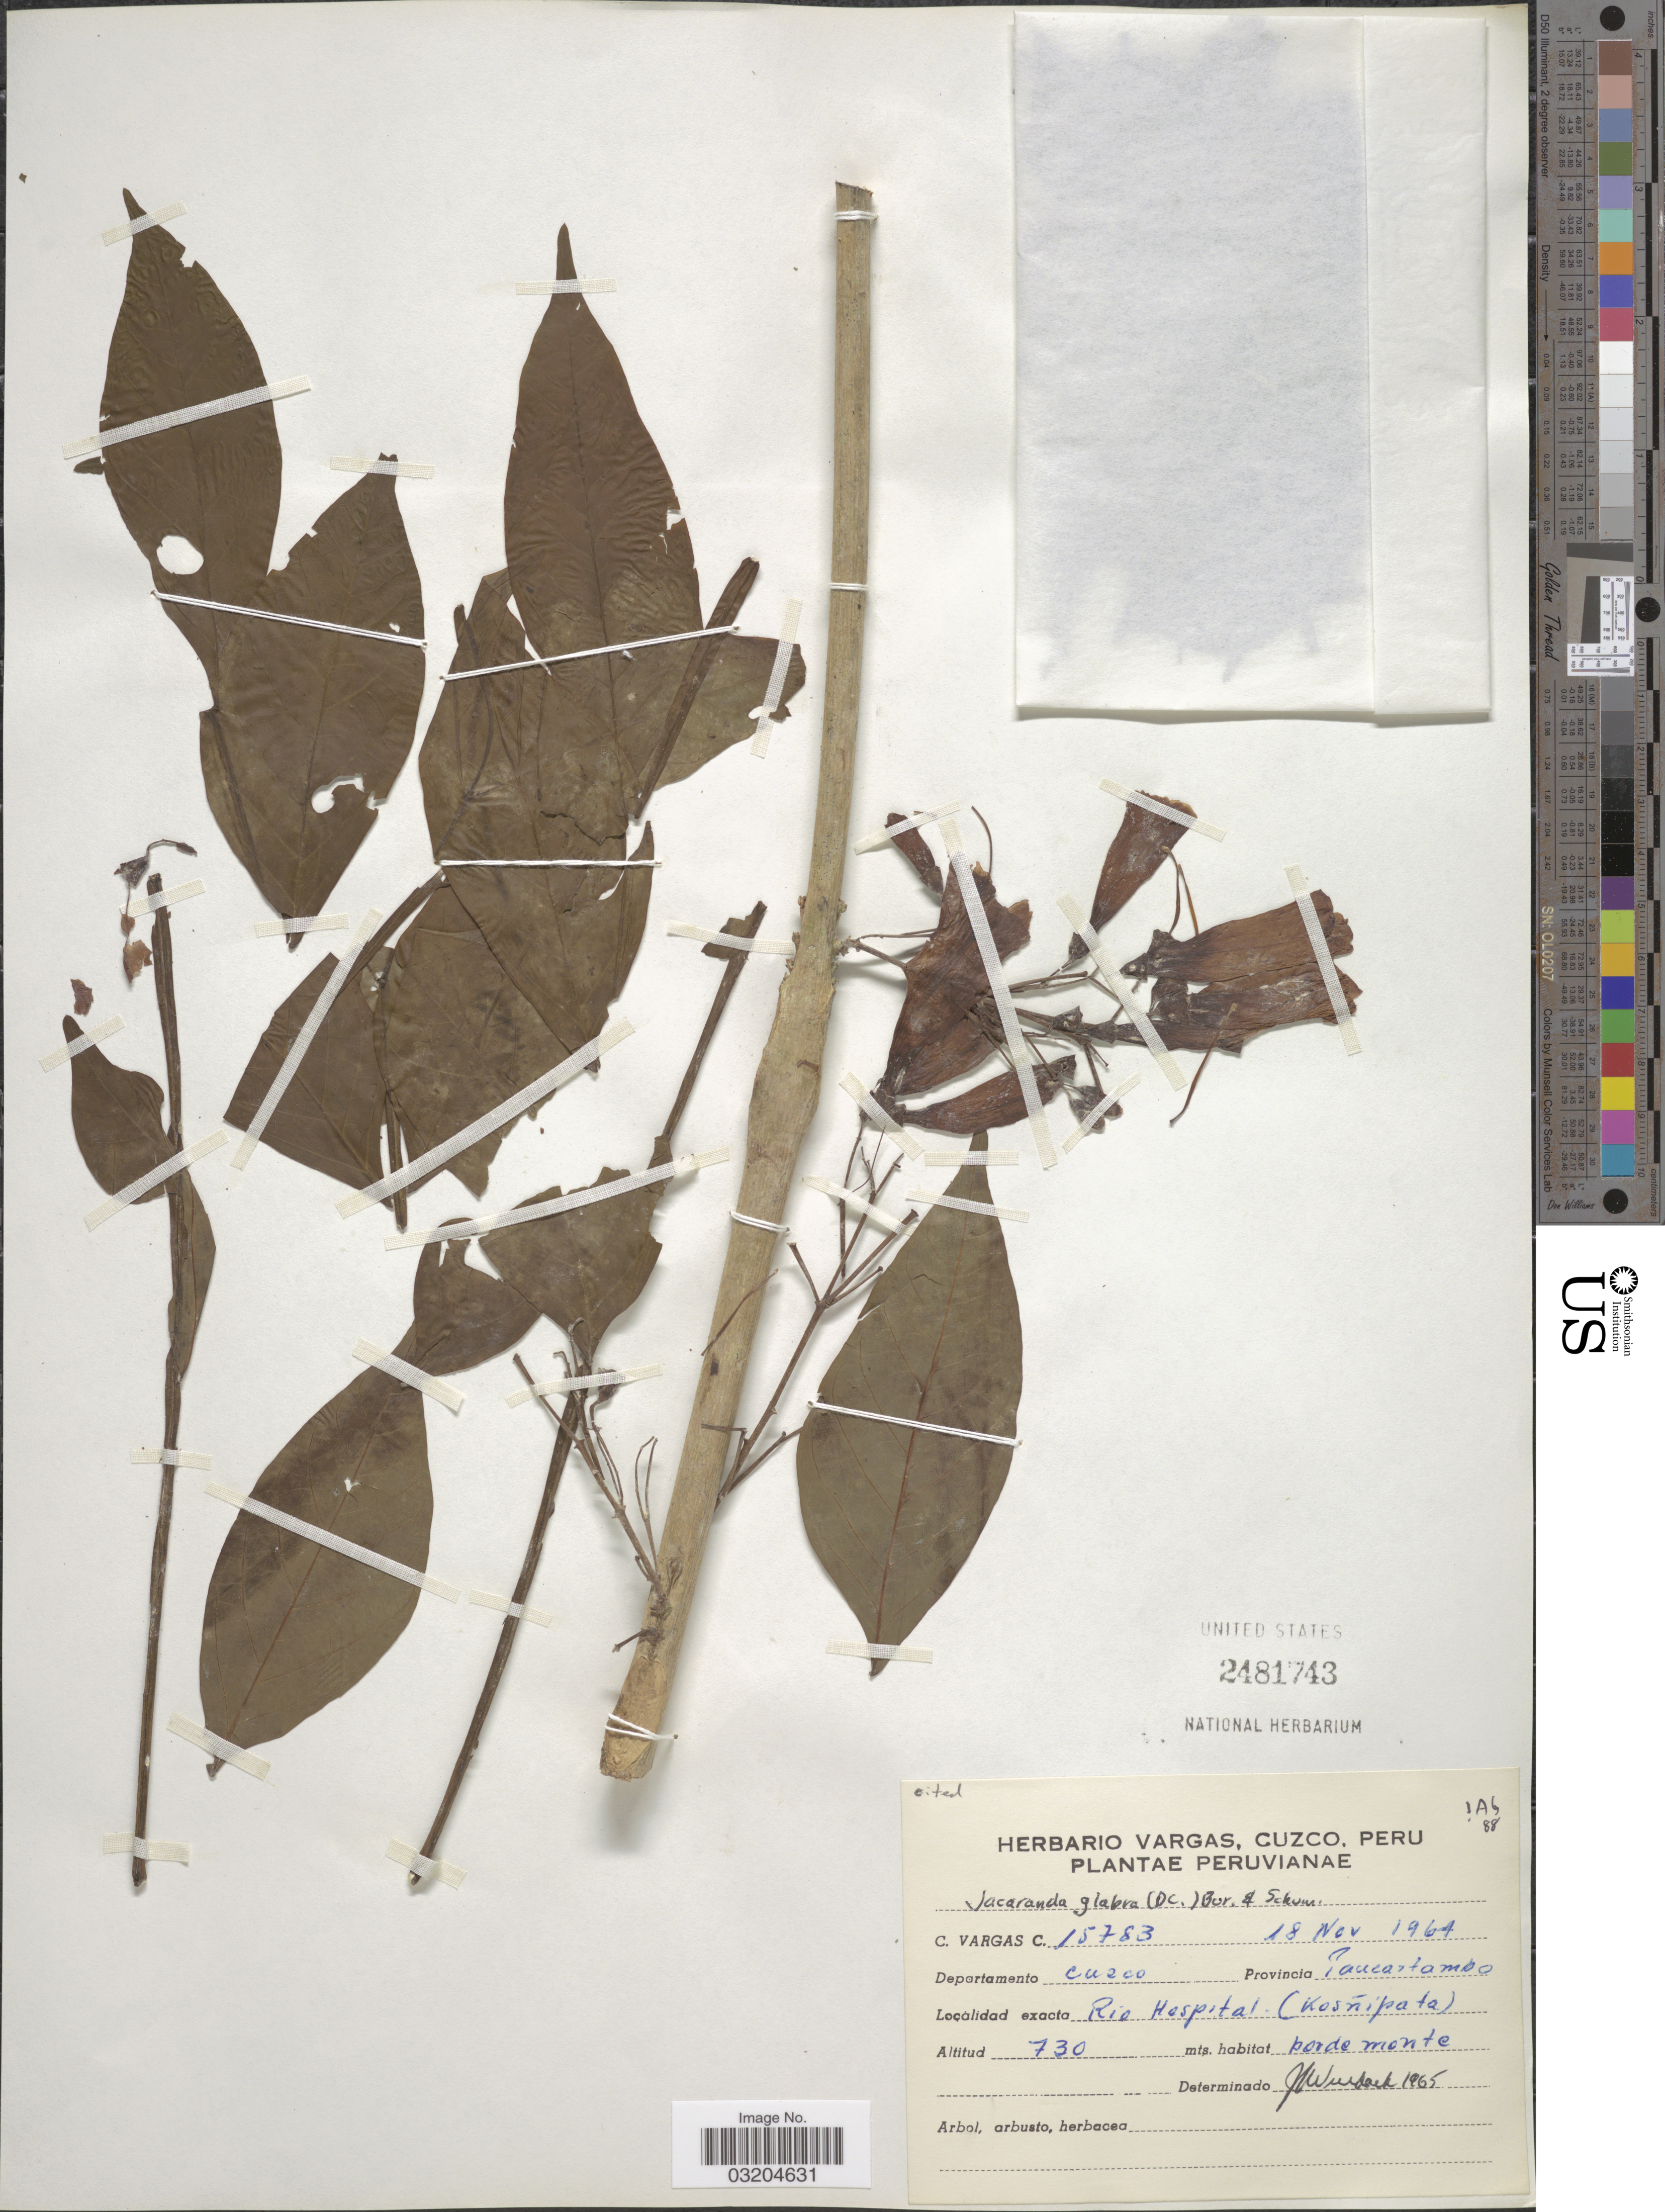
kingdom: Plantae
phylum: Tracheophyta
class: Magnoliopsida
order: Lamiales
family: Bignoniaceae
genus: Jacaranda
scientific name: Jacaranda glabra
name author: (DC.) Bureau & K. Schum.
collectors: C. Vargas Calderón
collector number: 15783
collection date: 1964-11-18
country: Peru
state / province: Cusco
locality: Departamento Cuzco. Provincia Paucartambo. Rio Hospital (Kosñipata).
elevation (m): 730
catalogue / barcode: US 2481743